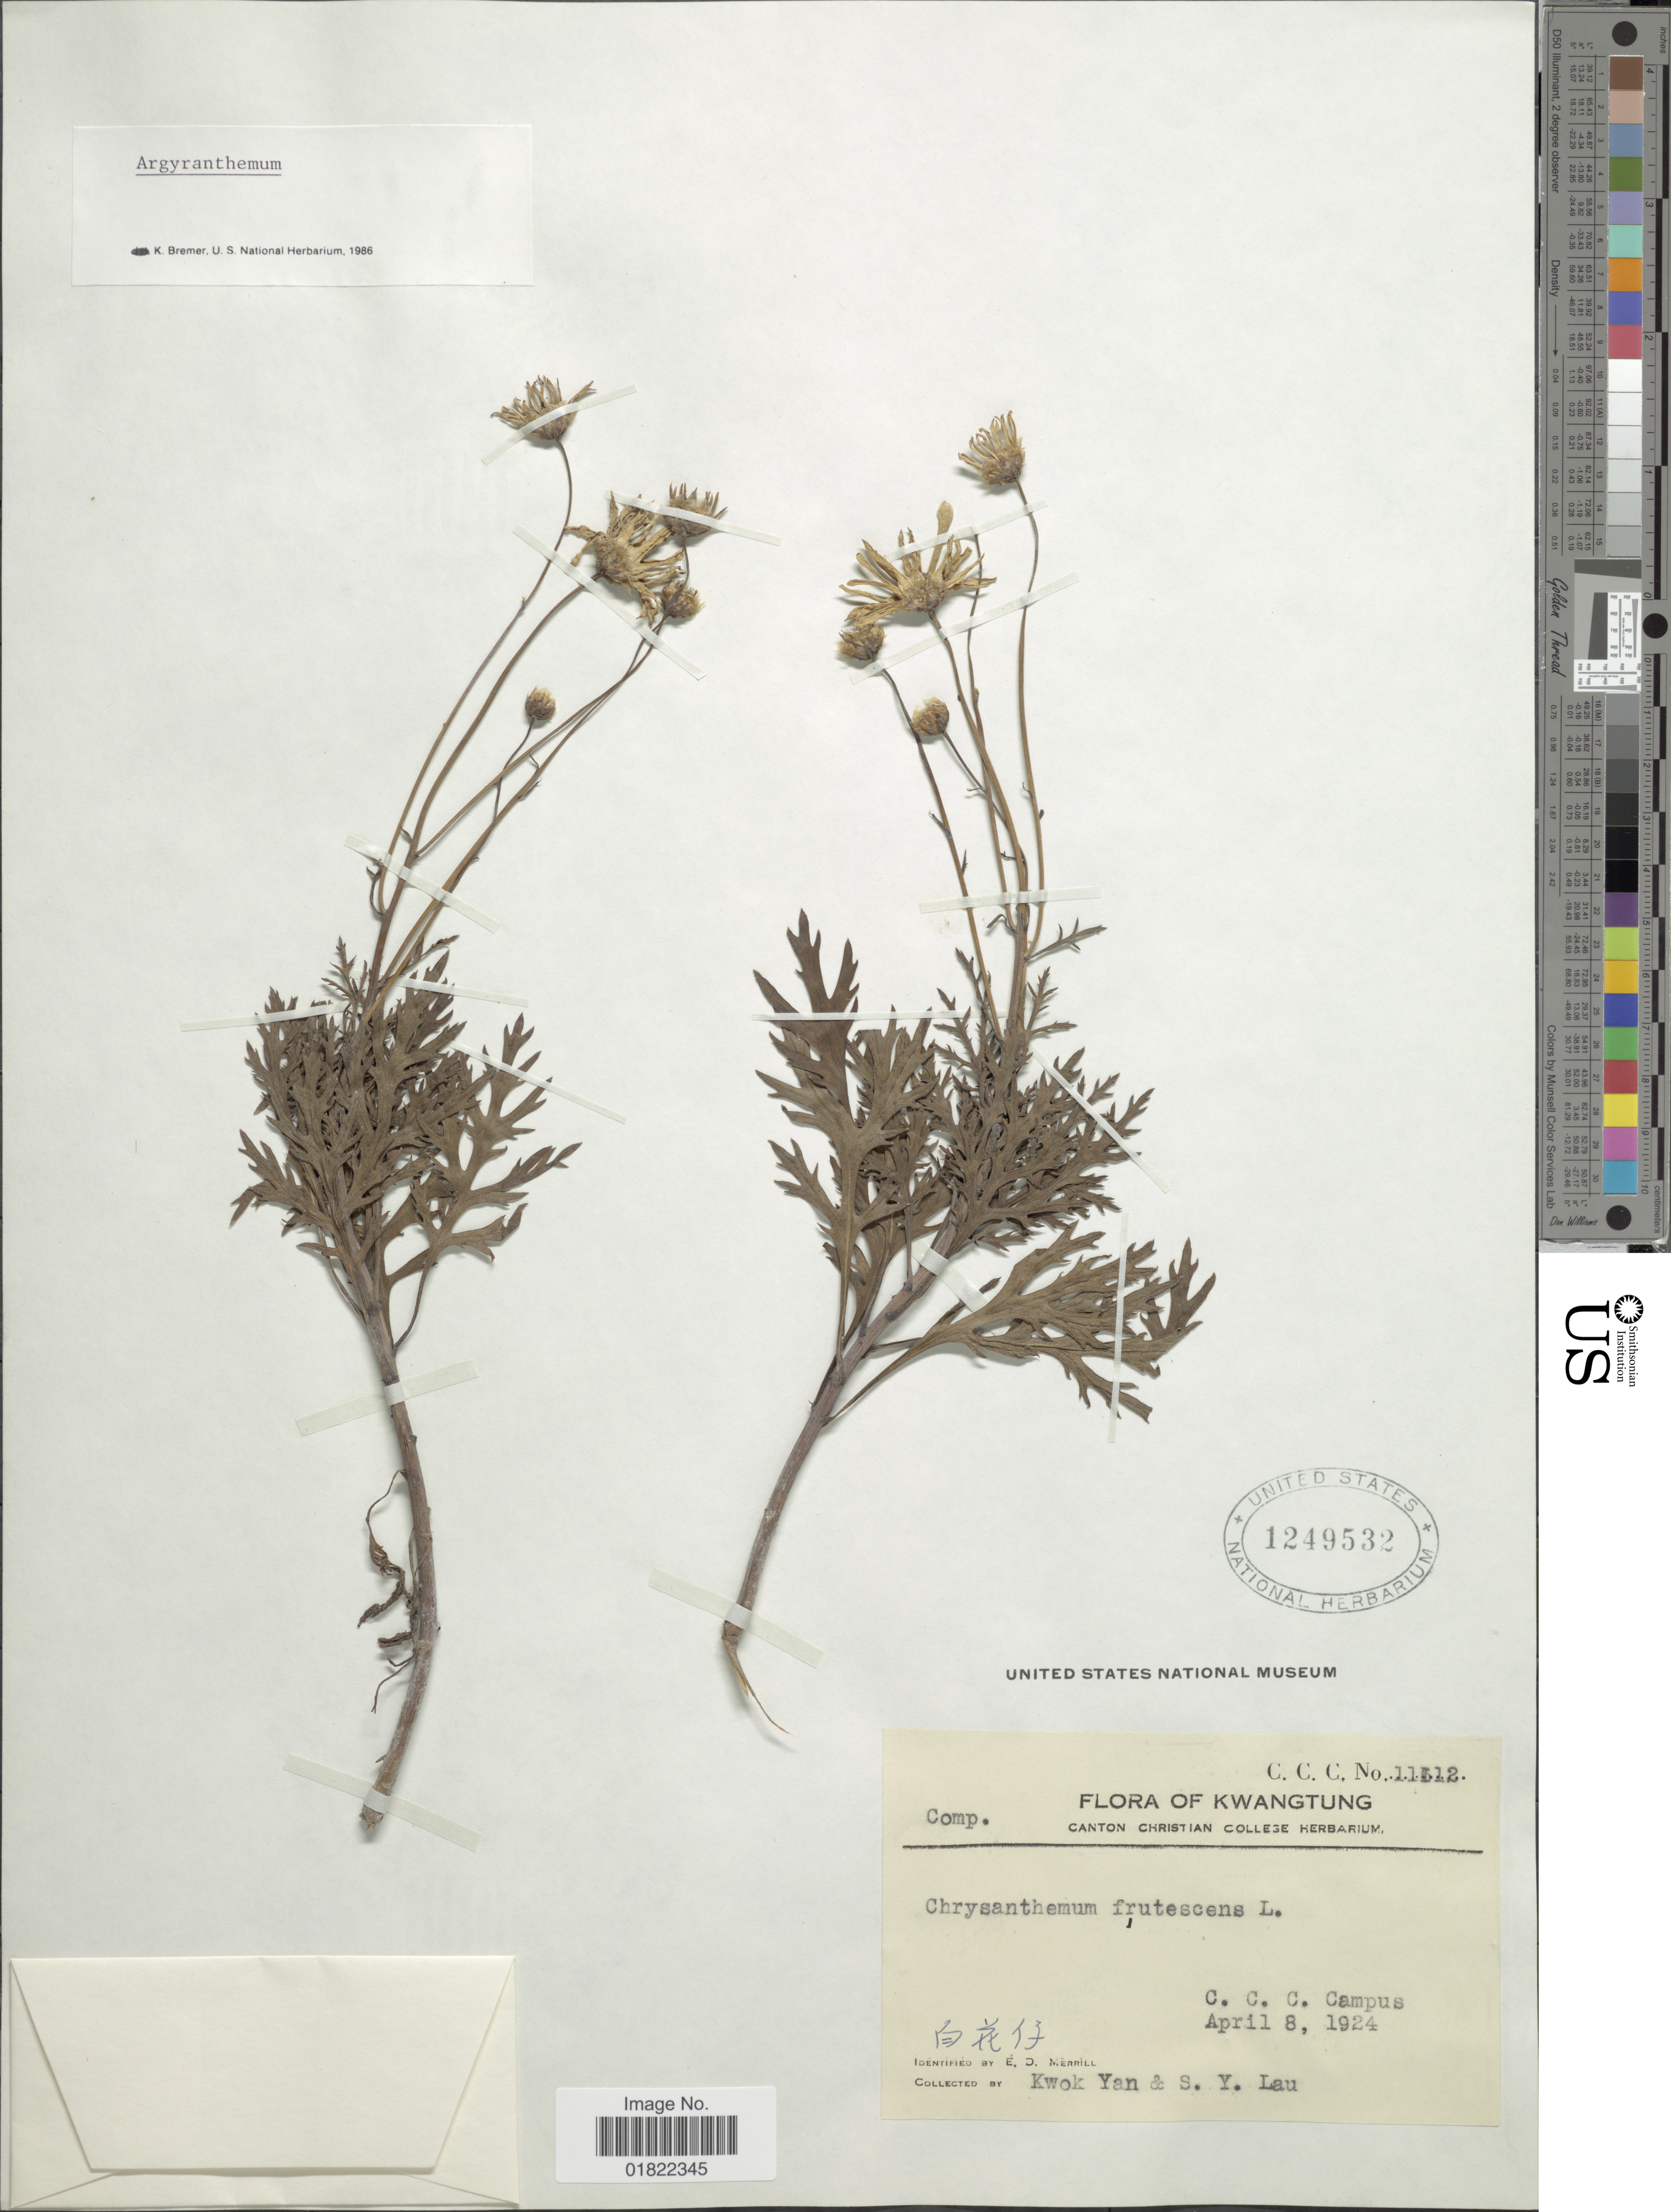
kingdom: Plantae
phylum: Tracheophyta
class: Magnoliopsida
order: Asterales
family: Asteraceae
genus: Argyranthemum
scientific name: Argyranthemum frutescens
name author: L.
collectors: K. Yan & S. Y. Lau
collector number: C. C. C. 11512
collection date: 1924-04-08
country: China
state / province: Guangdong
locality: Kwantung, C. C. C. Campus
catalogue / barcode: US 1249532